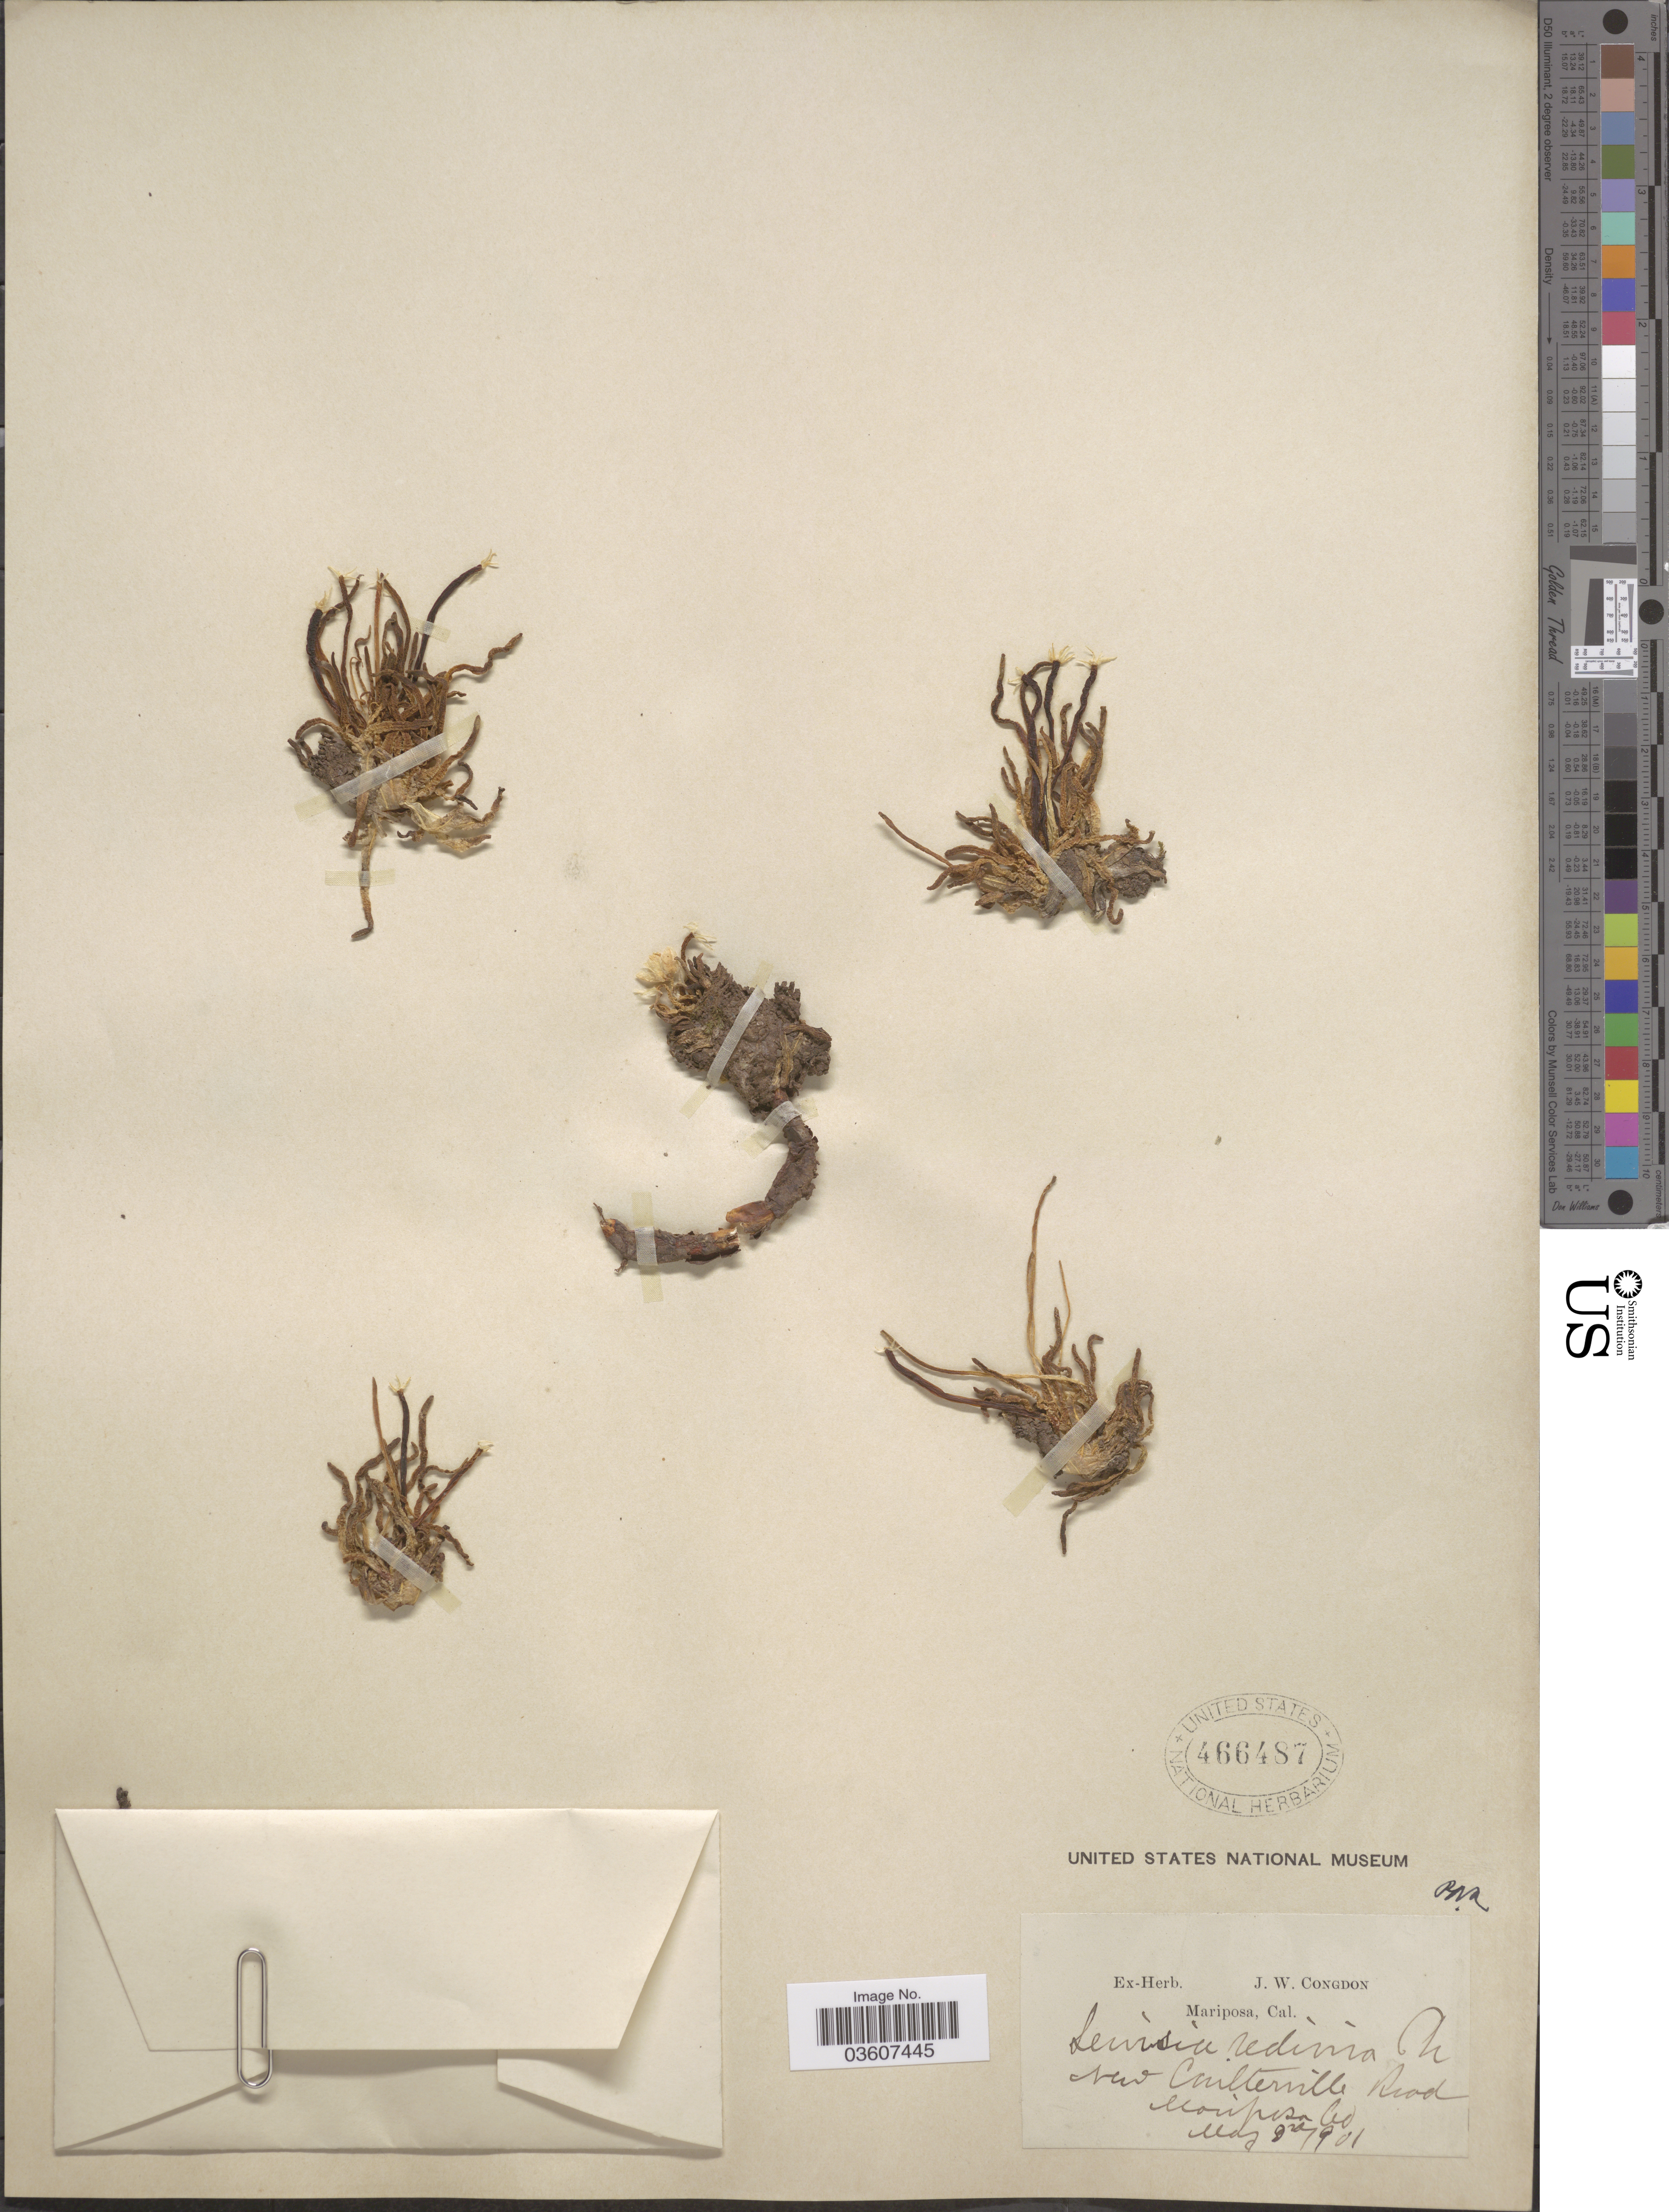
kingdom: Plantae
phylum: Tracheophyta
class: Magnoliopsida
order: Caryophyllales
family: Montiaceae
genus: Lewisia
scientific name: Lewisia rediviva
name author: Pursh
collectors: ex herb. J. W. Congdon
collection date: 1901-05-09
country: United States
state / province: California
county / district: Mariposa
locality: New Coulterville Road, Mariposa Co.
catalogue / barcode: US 466487